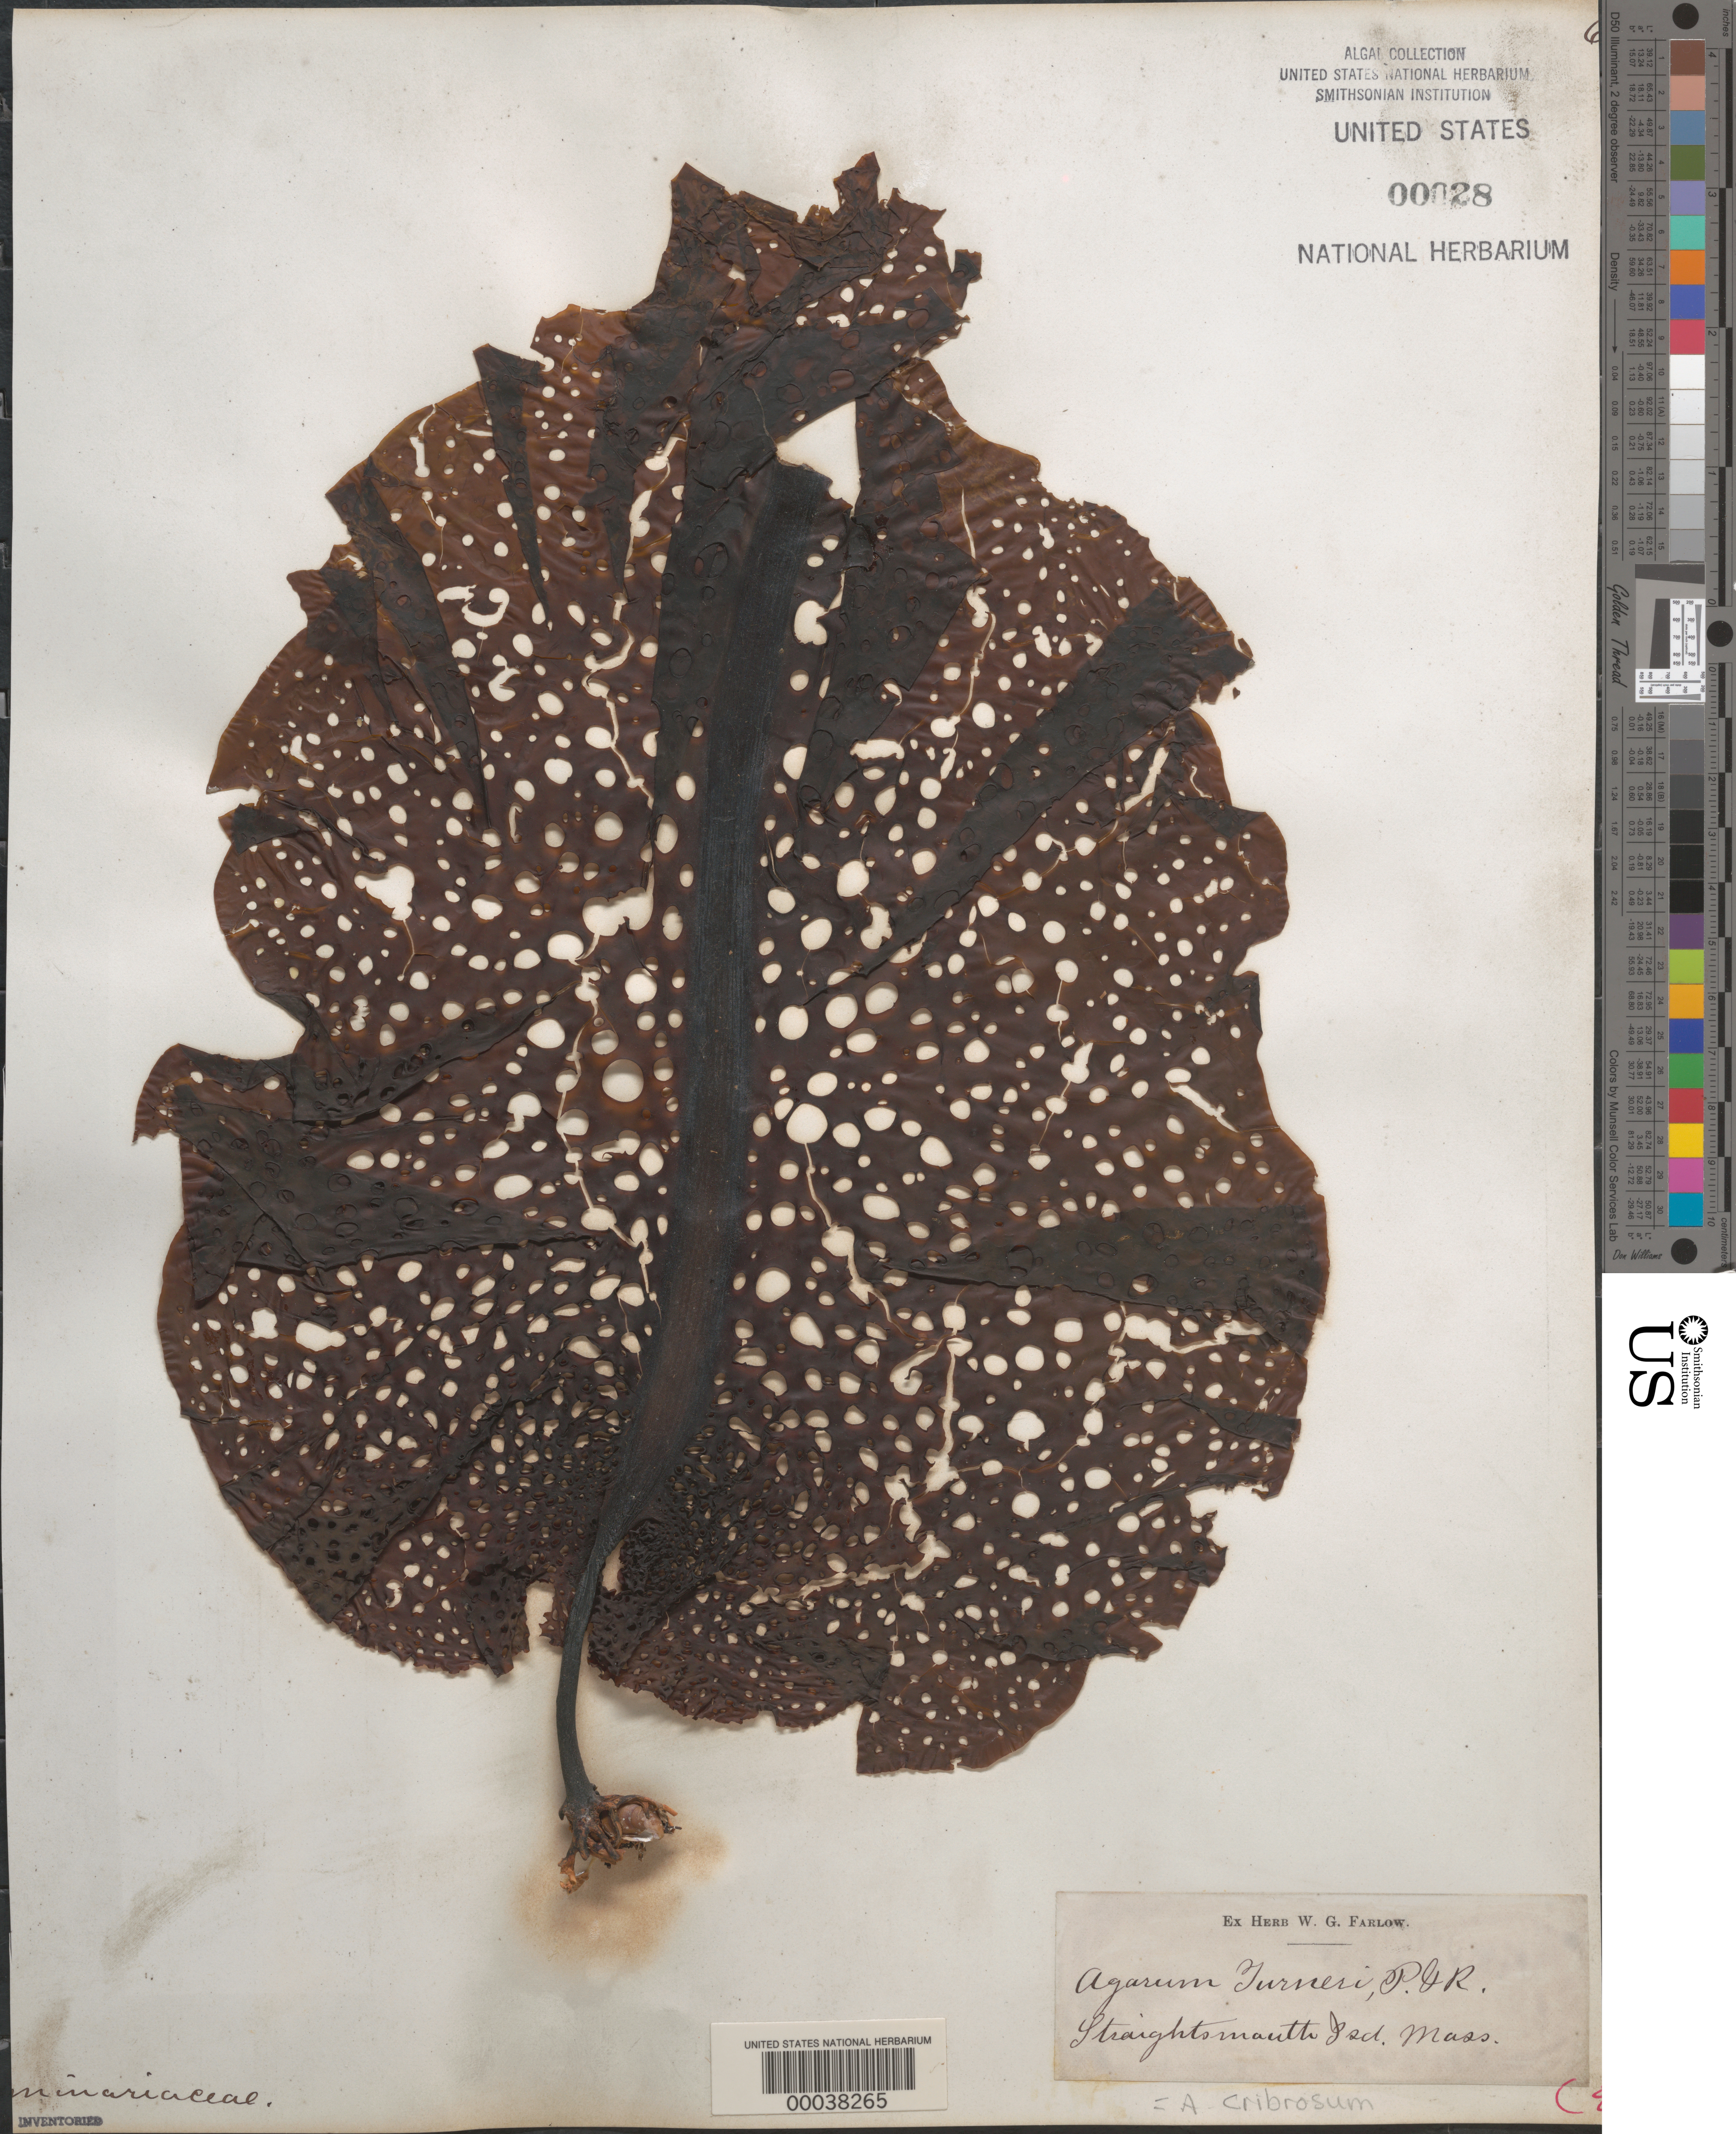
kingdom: Chromista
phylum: Ochrophyta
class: Phaeophyceae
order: Laminariales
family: Costariaceae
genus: Agarum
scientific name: Agarum clathratum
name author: Dumortier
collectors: W. Farlow (Herbarium)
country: United States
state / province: Massachusetts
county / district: Essex County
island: Straightsmouth Island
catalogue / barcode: US 28